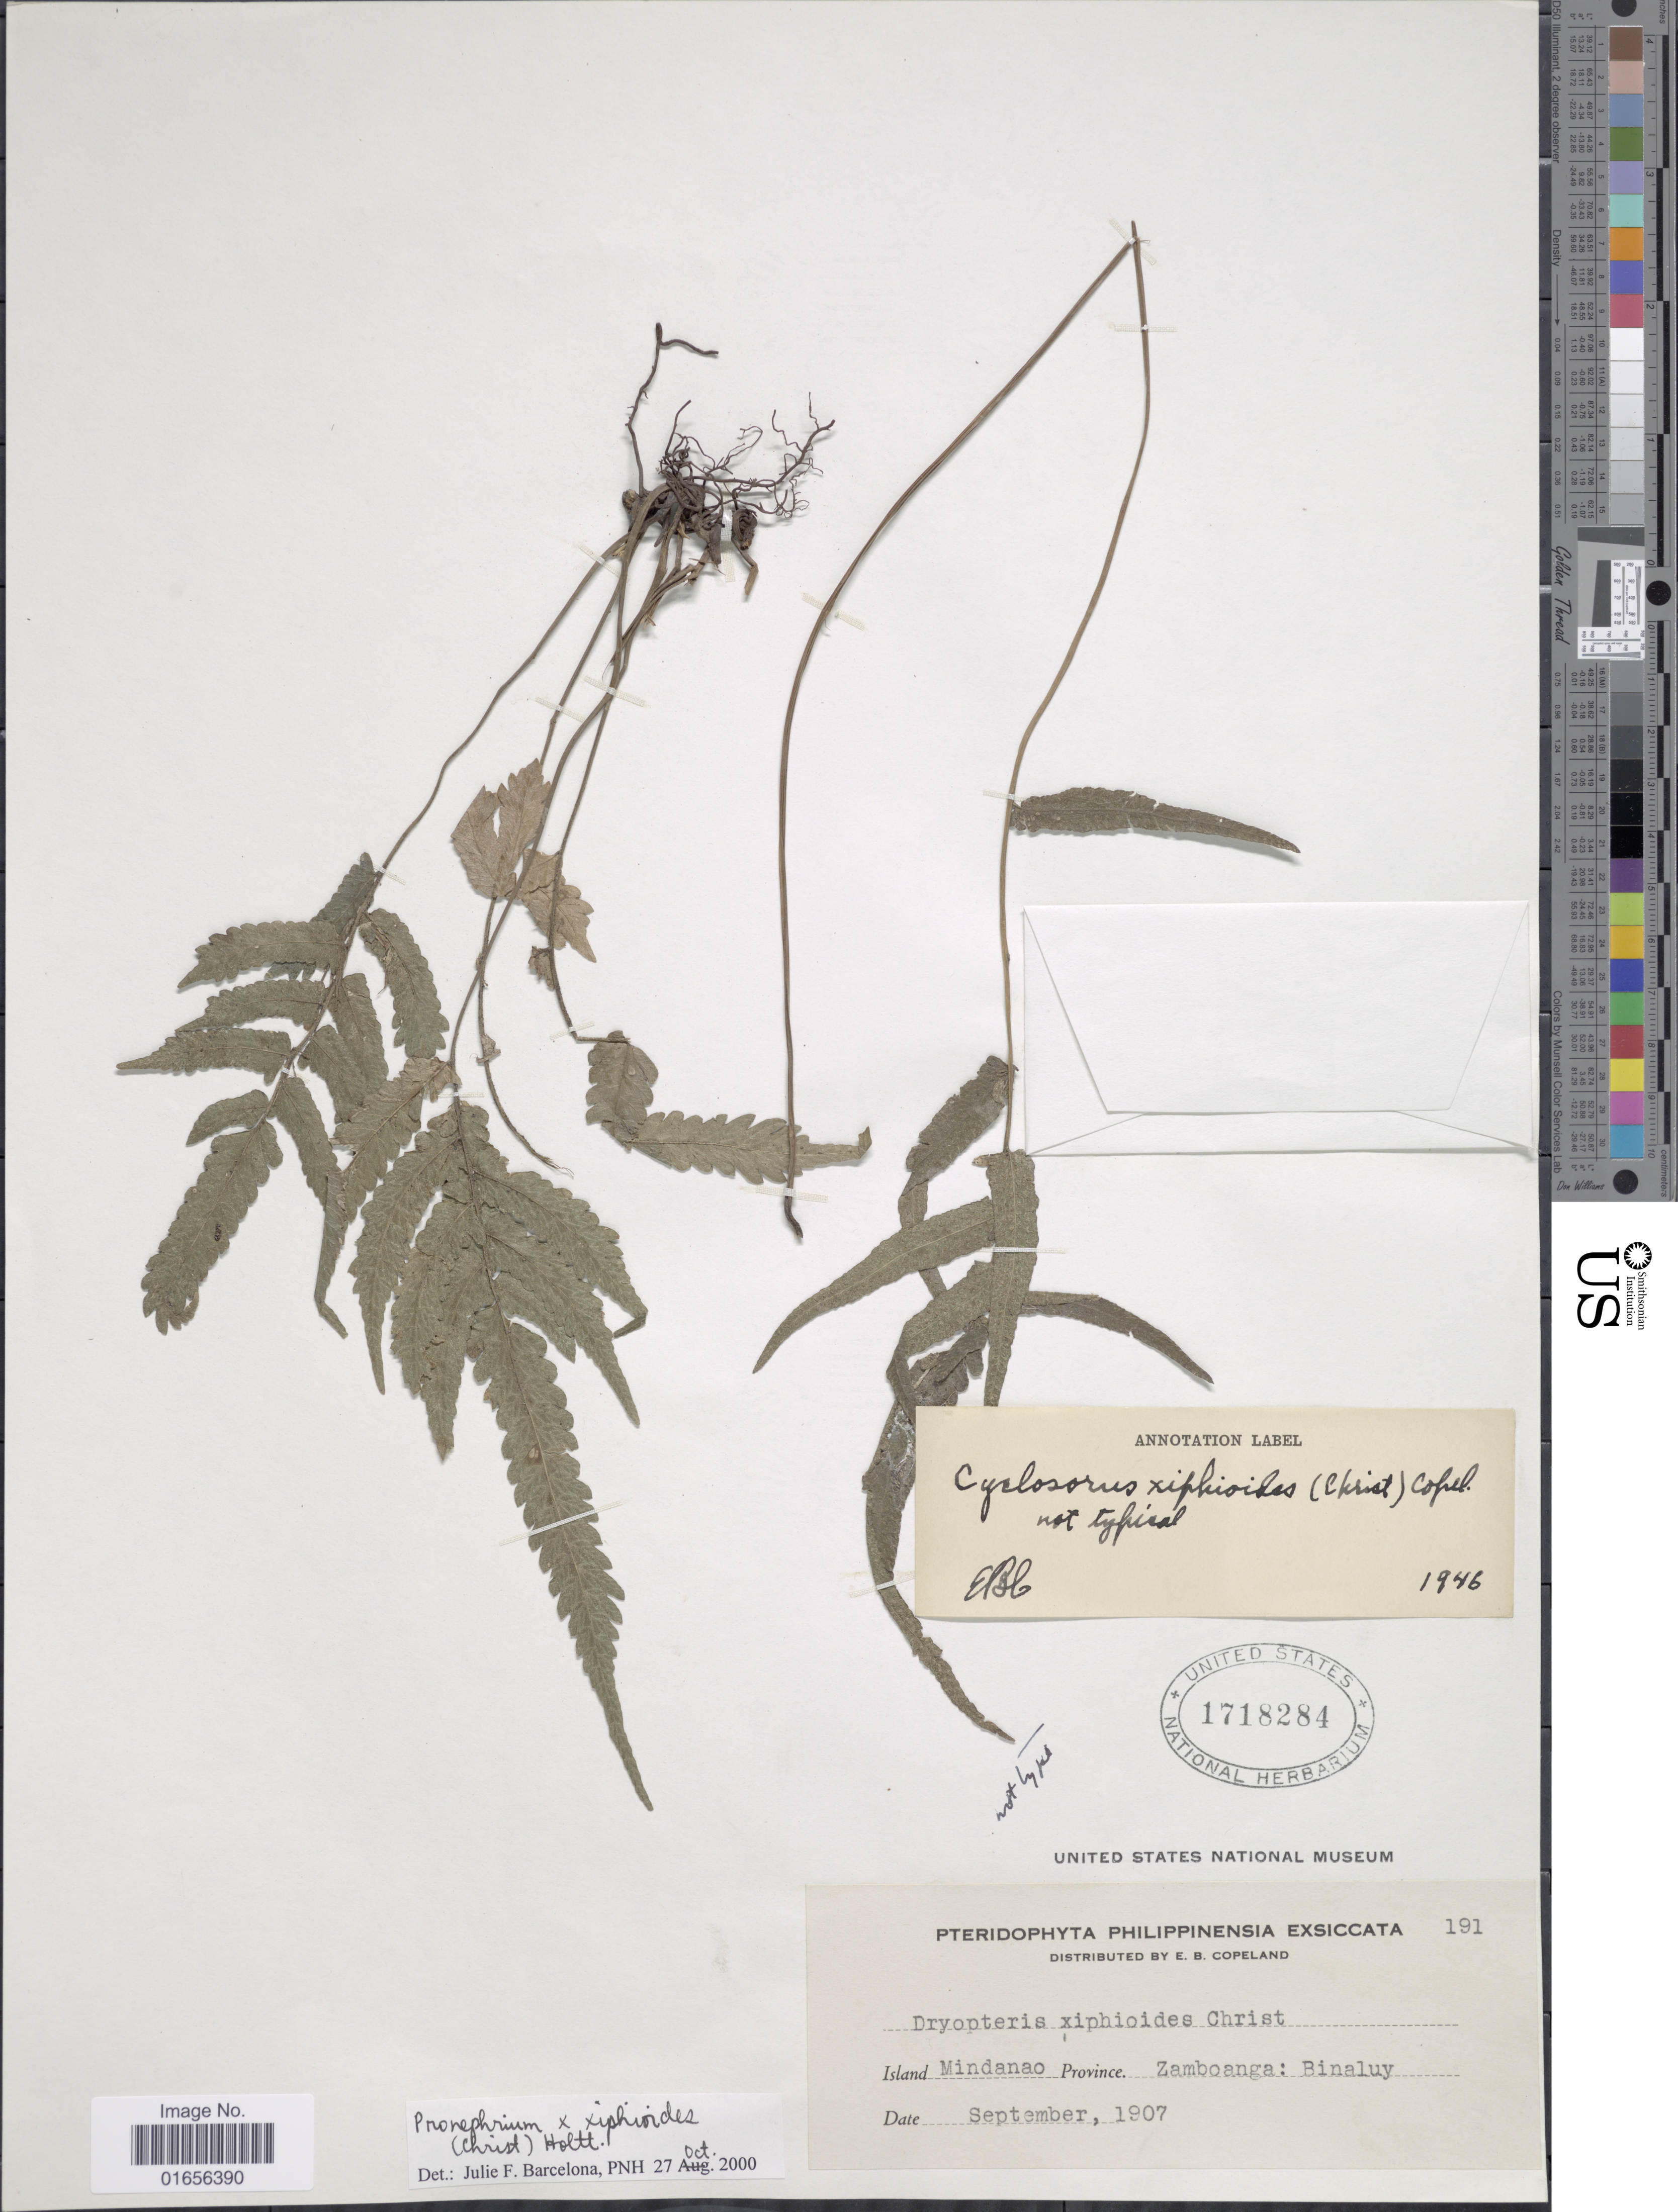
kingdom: Plantae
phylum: Tracheophyta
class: Polypodiopsida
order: Polypodiales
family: Thelypteridaceae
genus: Pronephrium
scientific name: Pronephrium xiphioides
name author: (C. Chr.) Holttum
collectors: E. B. Copeland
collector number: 191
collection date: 1907-09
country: Philippines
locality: Island Mindanao, Province Zamboanga: Binaluy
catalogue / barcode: US 1718284